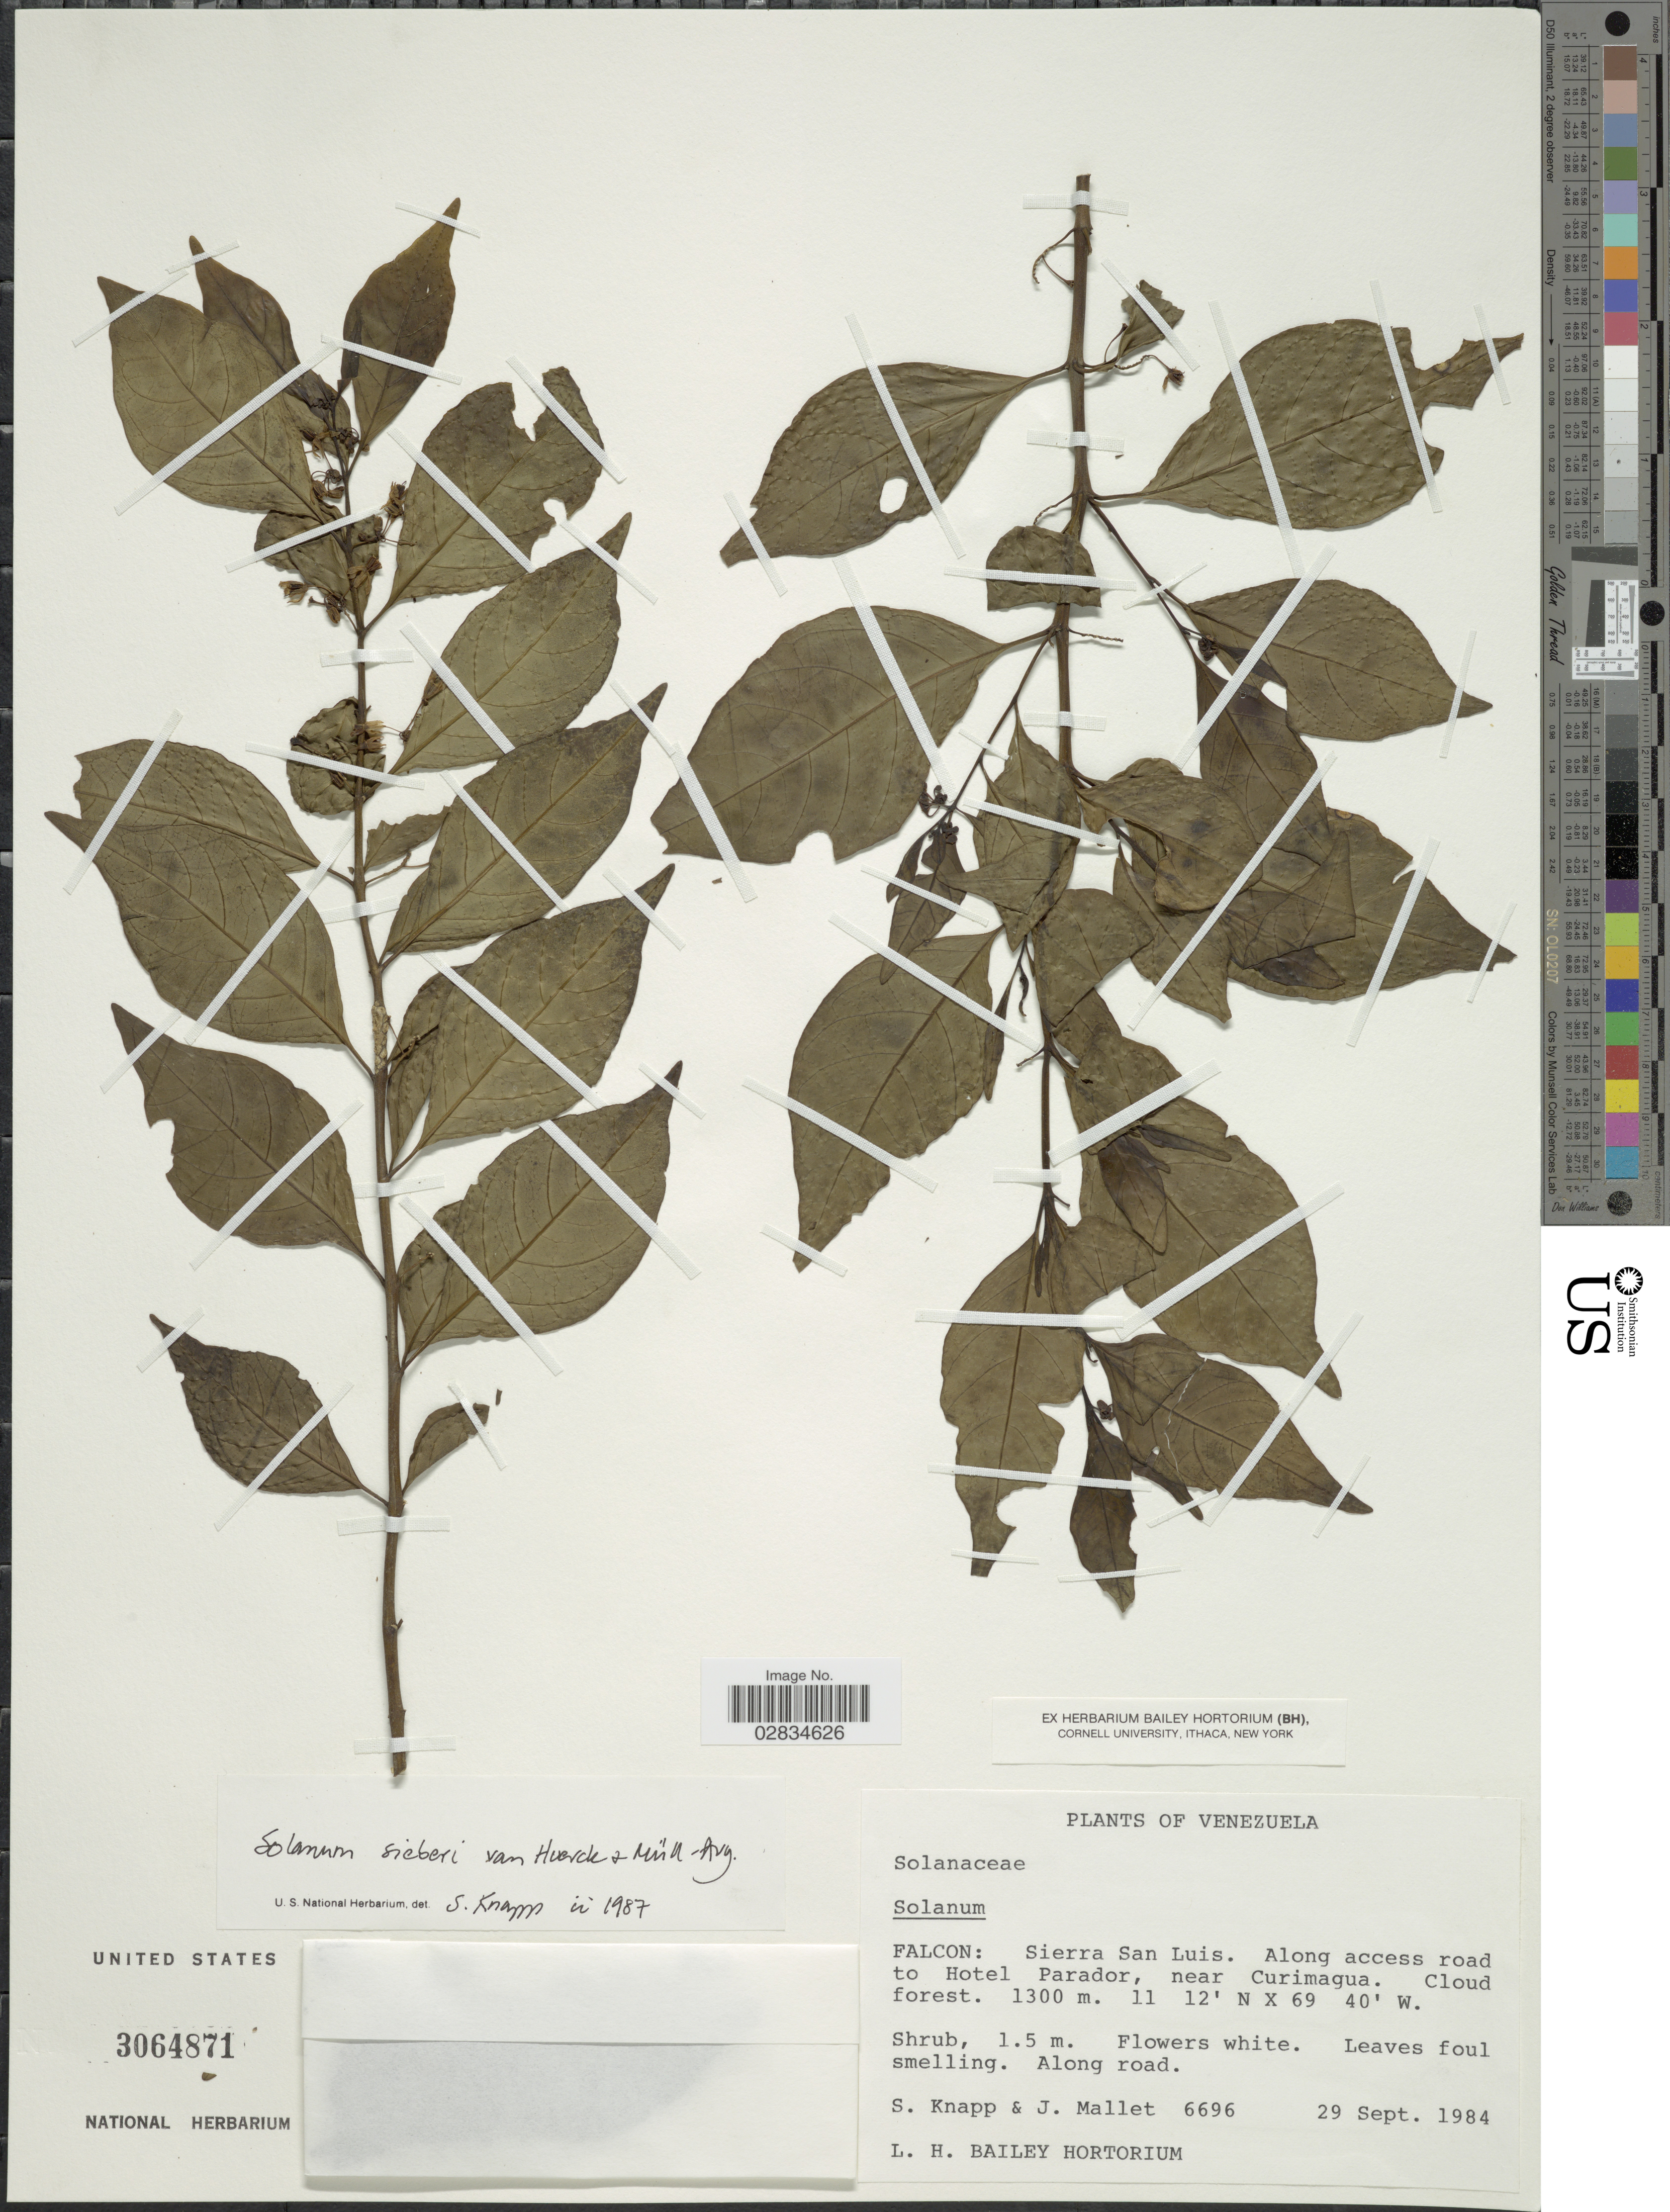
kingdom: Plantae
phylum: Tracheophyta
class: Magnoliopsida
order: Solanales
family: Solanaceae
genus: Solanum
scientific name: Solanum sieberi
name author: Van Heurck & Müll. Arg.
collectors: S. Knapp & J. Mallet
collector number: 6696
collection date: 1984-09-29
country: Venezuela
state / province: Falcón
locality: Falcon: Sierra San Luis. Along access road to Hotel Parador, near Curimagua.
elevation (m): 1300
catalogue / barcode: US 3064871